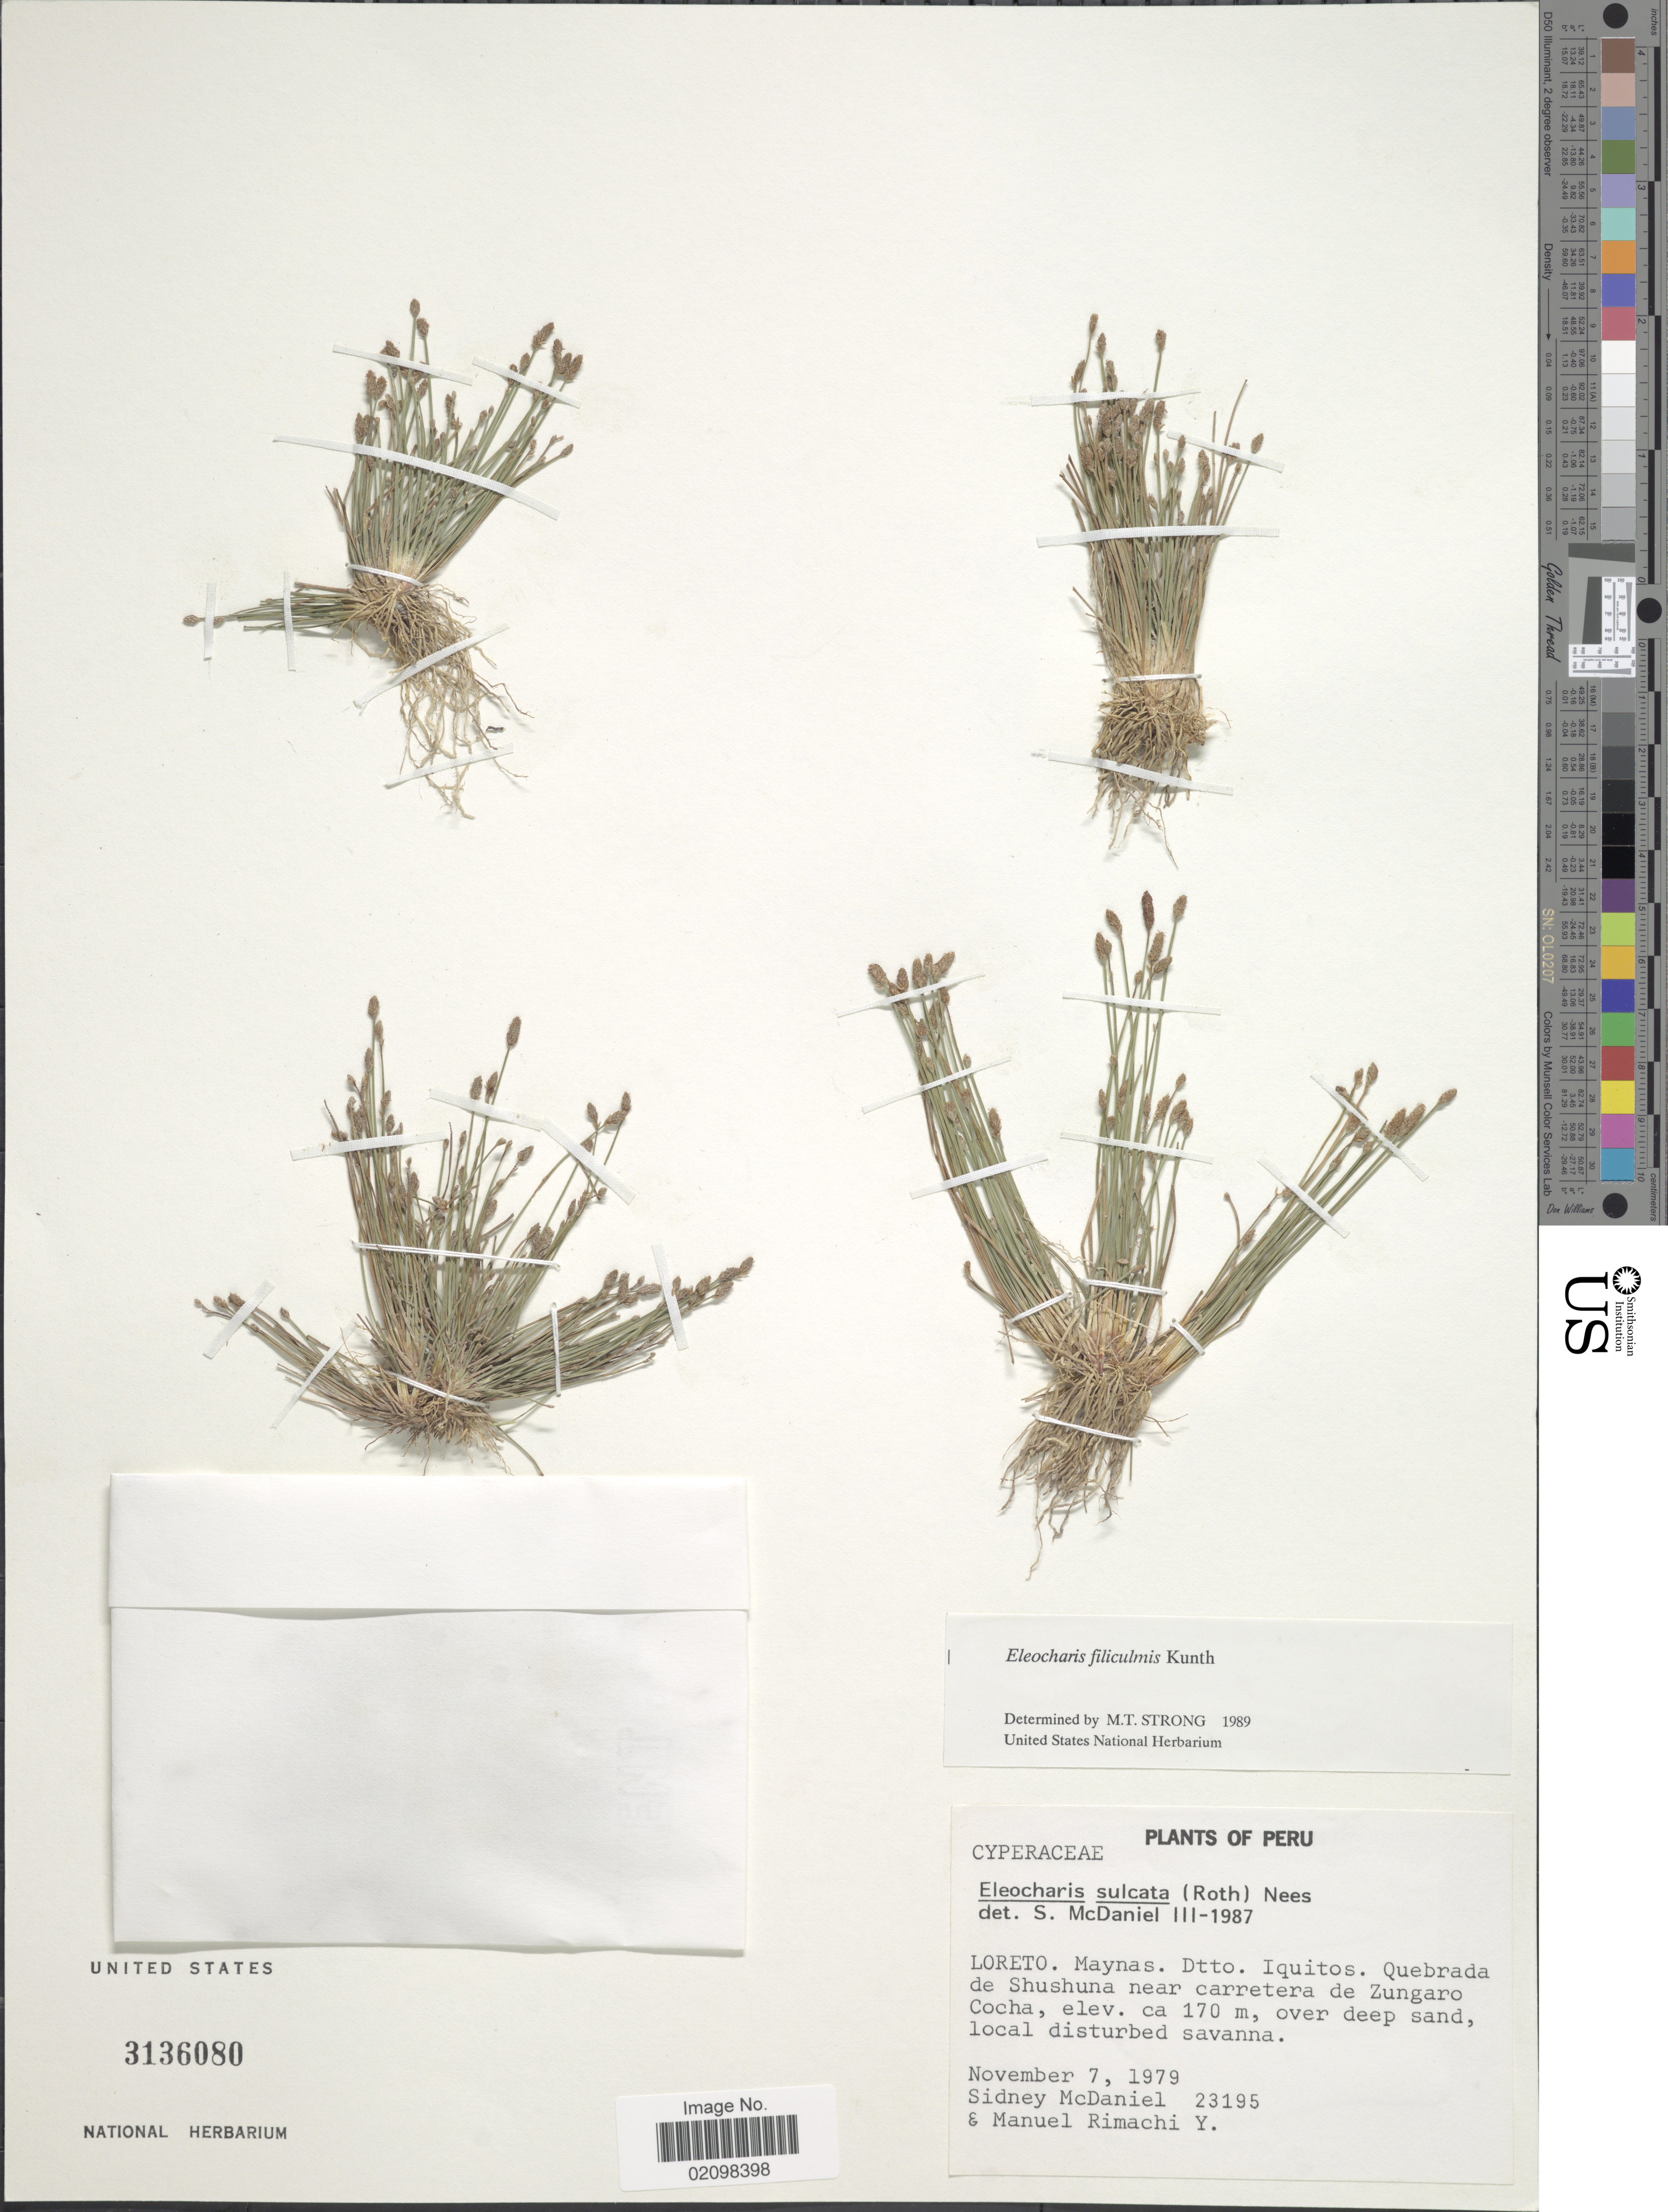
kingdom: Plantae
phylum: Tracheophyta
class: Liliopsida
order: Poales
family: Cyperaceae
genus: Eleocharis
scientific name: Eleocharis filiculmis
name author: Kunth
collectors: S. McDaniel & M. Rimachi Y.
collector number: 23195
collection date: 1979-11-07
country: Peru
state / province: Loreto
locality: Maynas Dtto. Iquitos. Quebrada de Shushuna near carretera de Zungaro Cocha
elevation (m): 170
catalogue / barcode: US 3136080